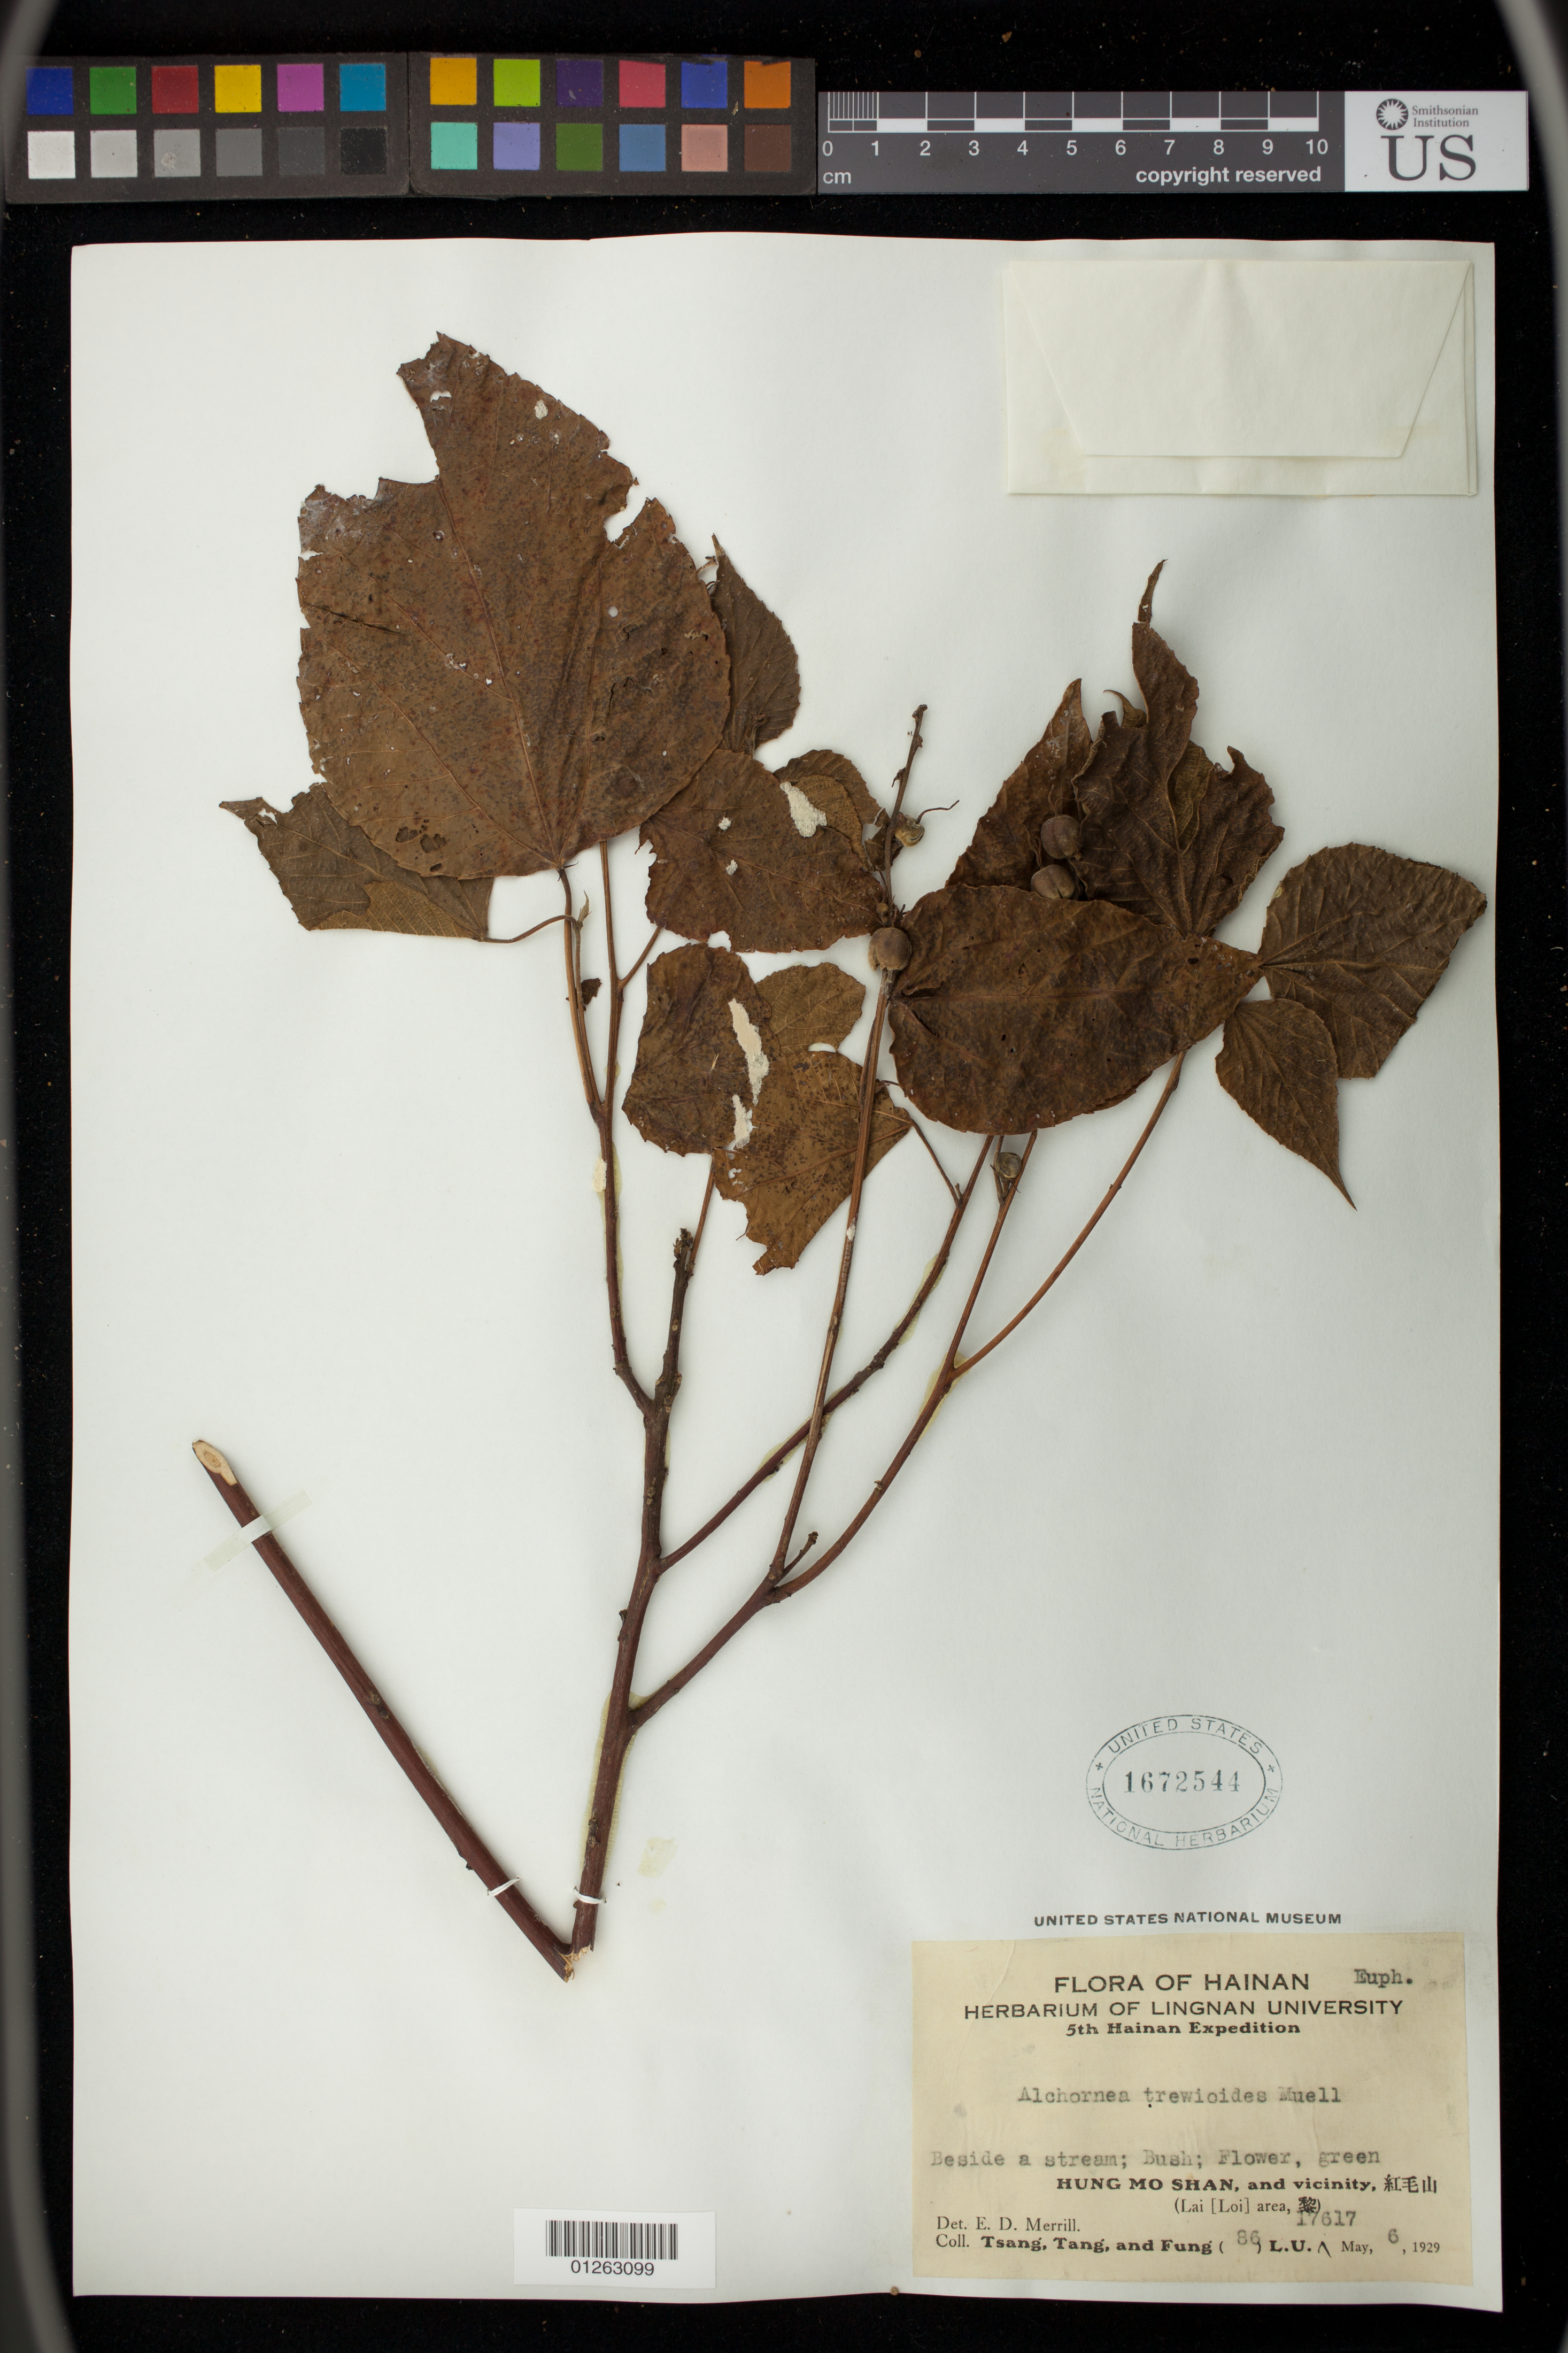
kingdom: Plantae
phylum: Tracheophyta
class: Magnoliopsida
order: Malpighiales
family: Euphorbiaceae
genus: Alchornea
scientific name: Alchornea kelungensis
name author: Hayata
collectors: W. T. Tsang, -- Tang & L. Fung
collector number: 17617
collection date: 1929-05-06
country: China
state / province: Hainan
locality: Hung Mo Shan, and vicinity, (Lai [Loi] area)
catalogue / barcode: US 1672544